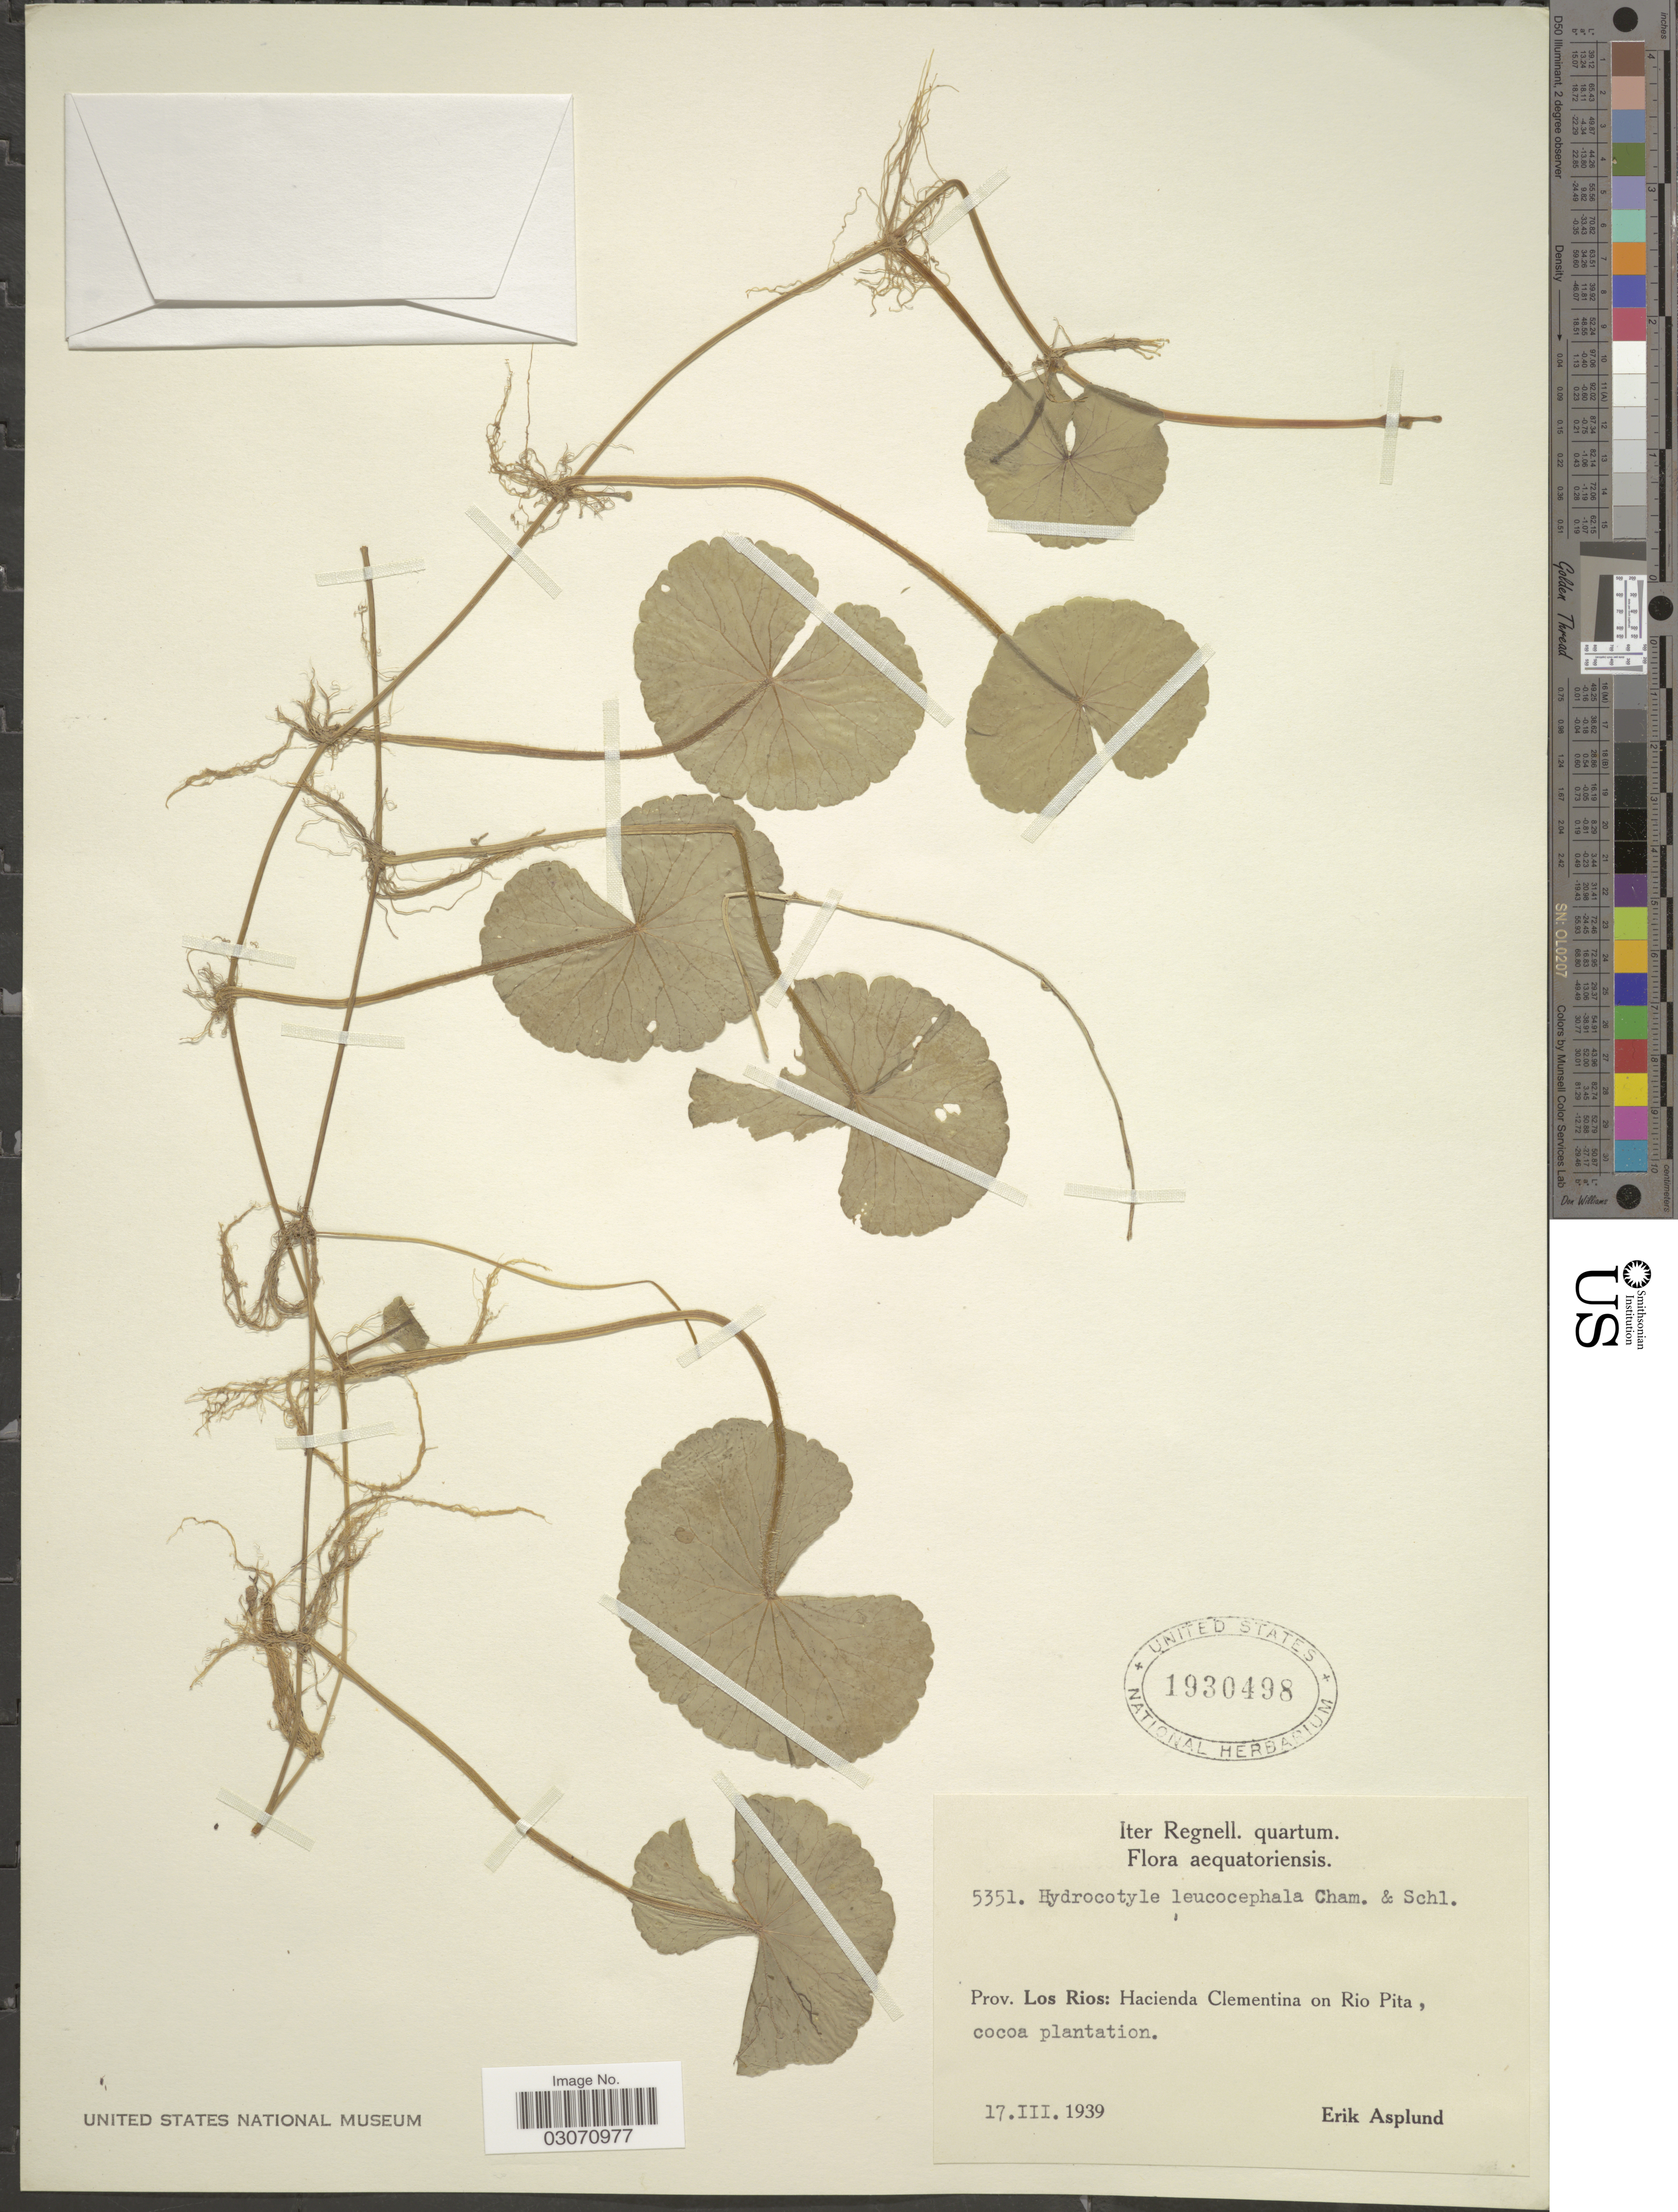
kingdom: Plantae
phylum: Tracheophyta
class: Magnoliopsida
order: Apiales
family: Araliaceae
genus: Hydrocotyle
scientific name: Hydrocotyle leucocephala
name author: Cham. & Schltdl.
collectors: E. Asplund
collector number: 5351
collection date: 1939-03-17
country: Ecuador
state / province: Los Ríos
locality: Hacienda Clementina on Rio Pita, cocoa plantation.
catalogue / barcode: US 1930498